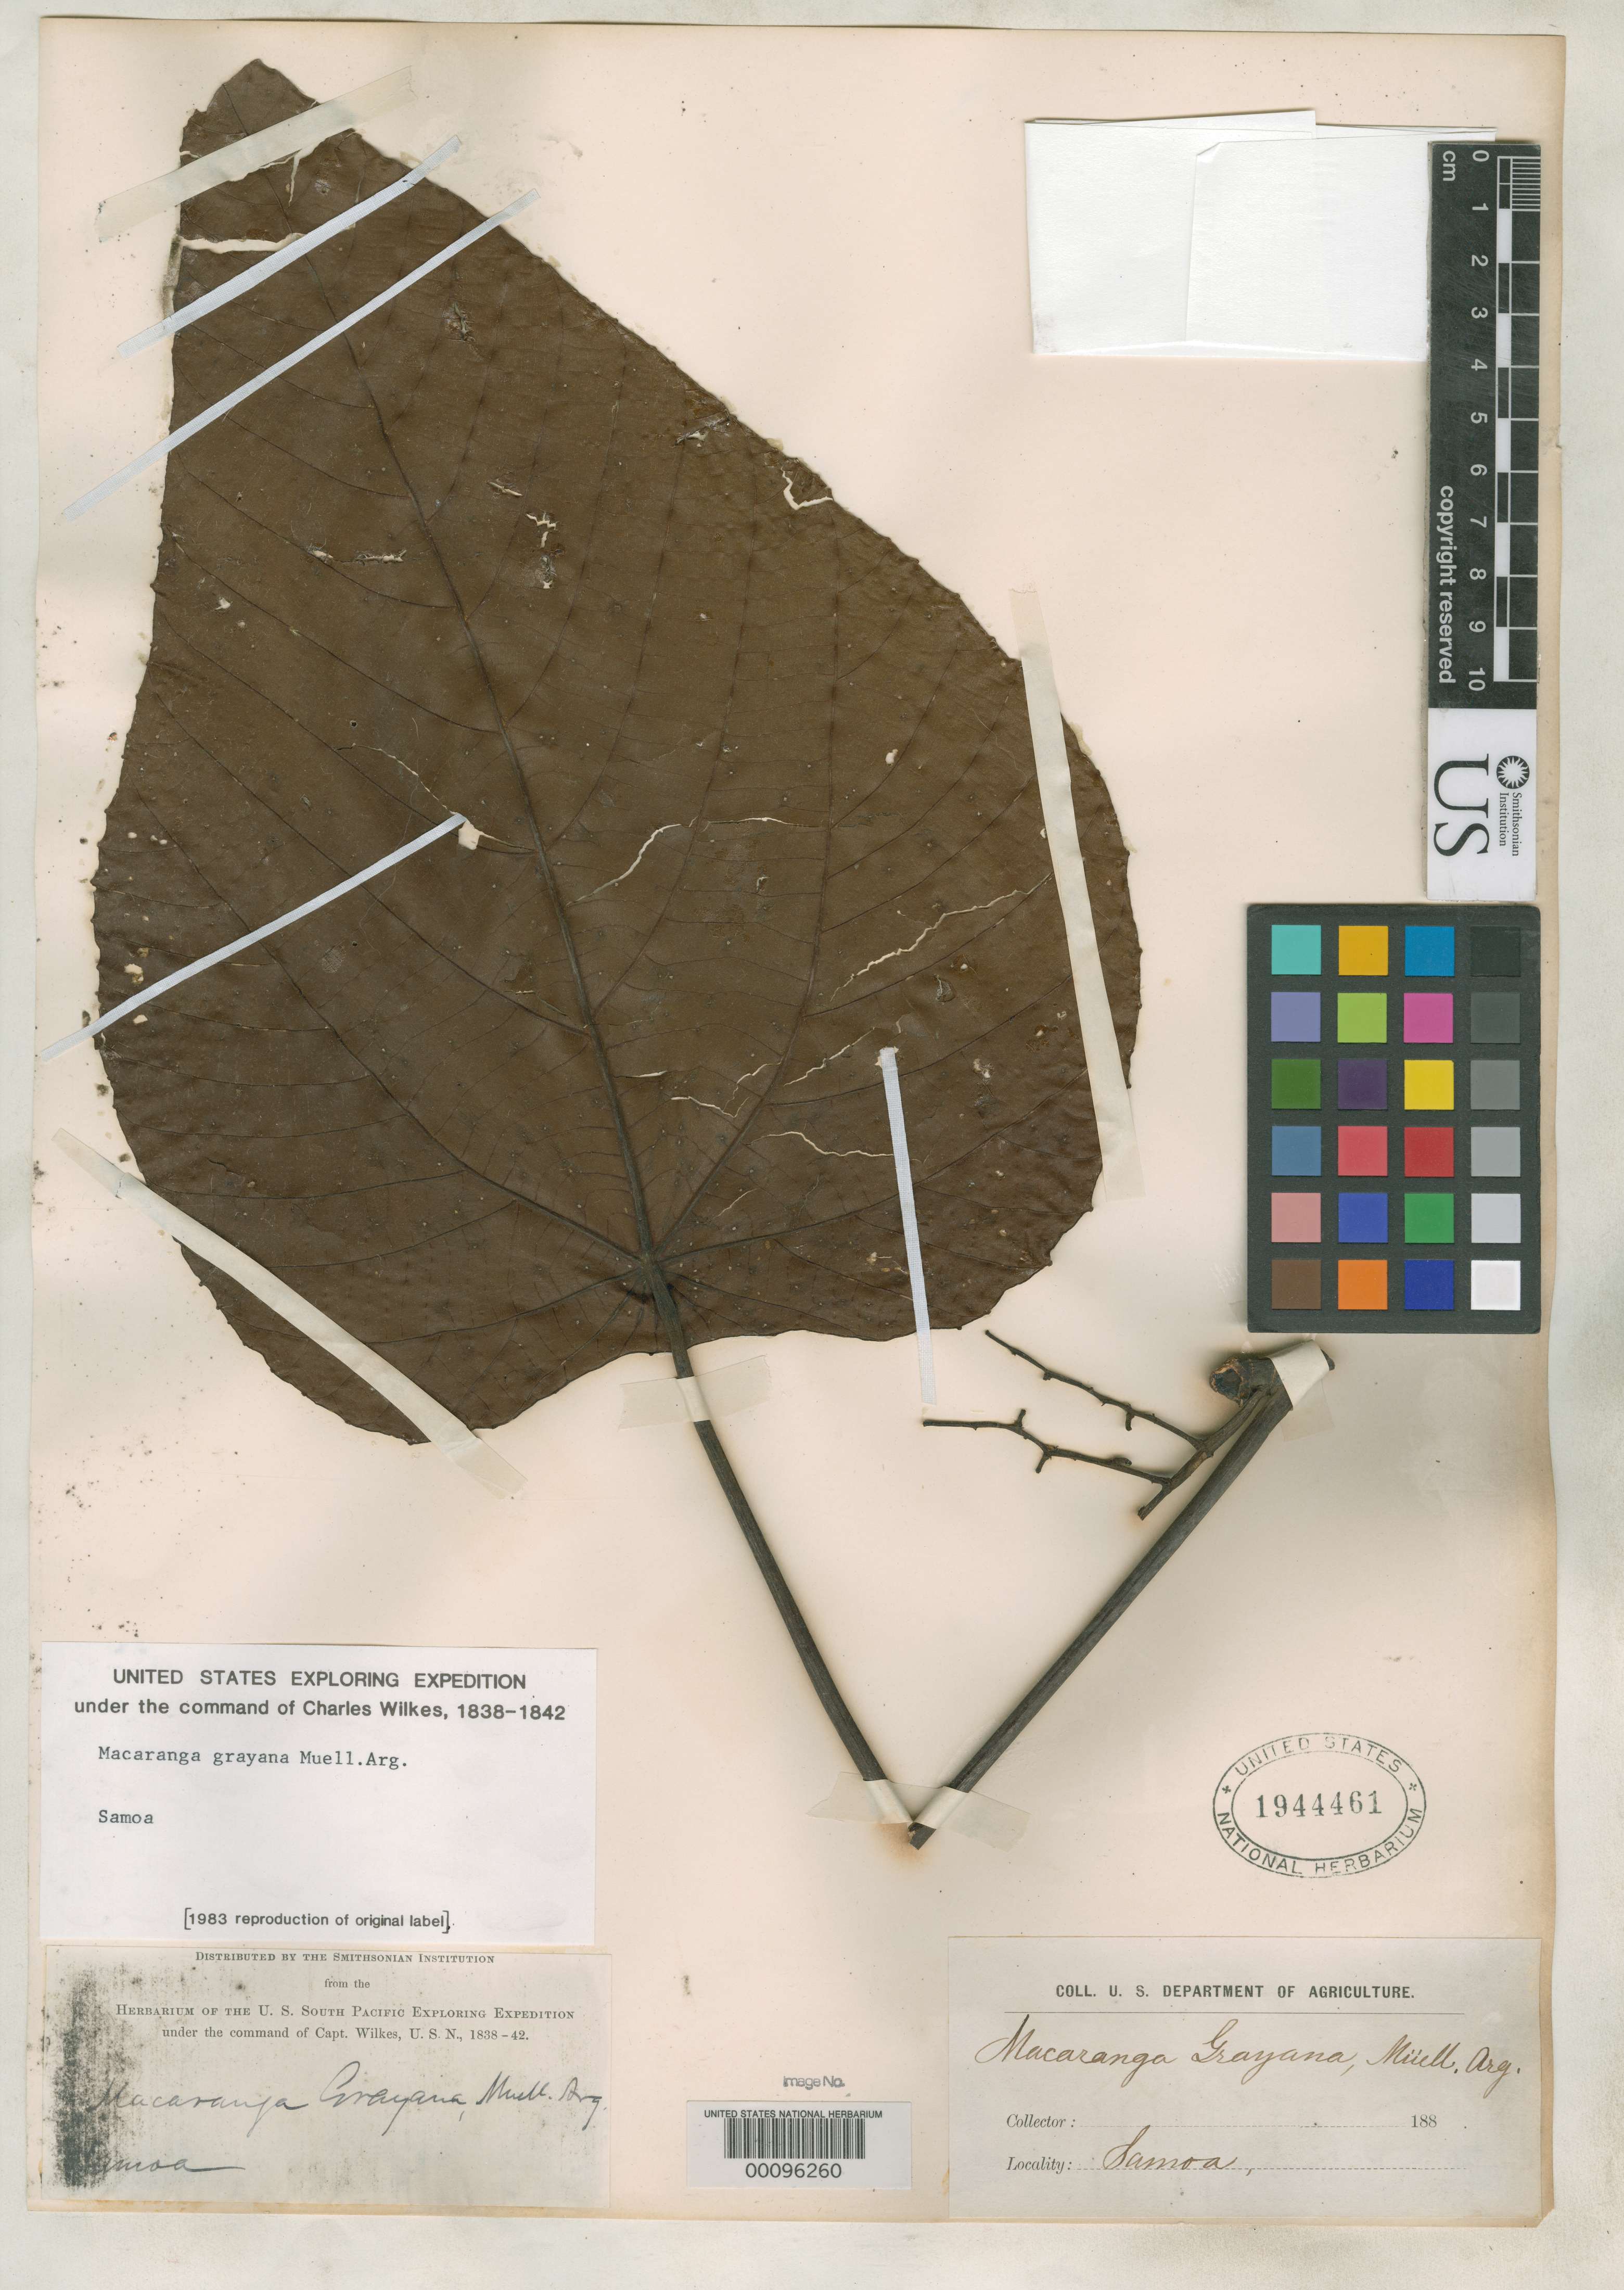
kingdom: Plantae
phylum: Tracheophyta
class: Magnoliopsida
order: Malpighiales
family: Euphorbiaceae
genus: Macaranga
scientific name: Macaranga grayana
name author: Müll. Arg. in DC.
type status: Type Collection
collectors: Wilkes Explor. Exped.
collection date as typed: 1840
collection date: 1840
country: American Samoa / Samoa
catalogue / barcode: US 1944461